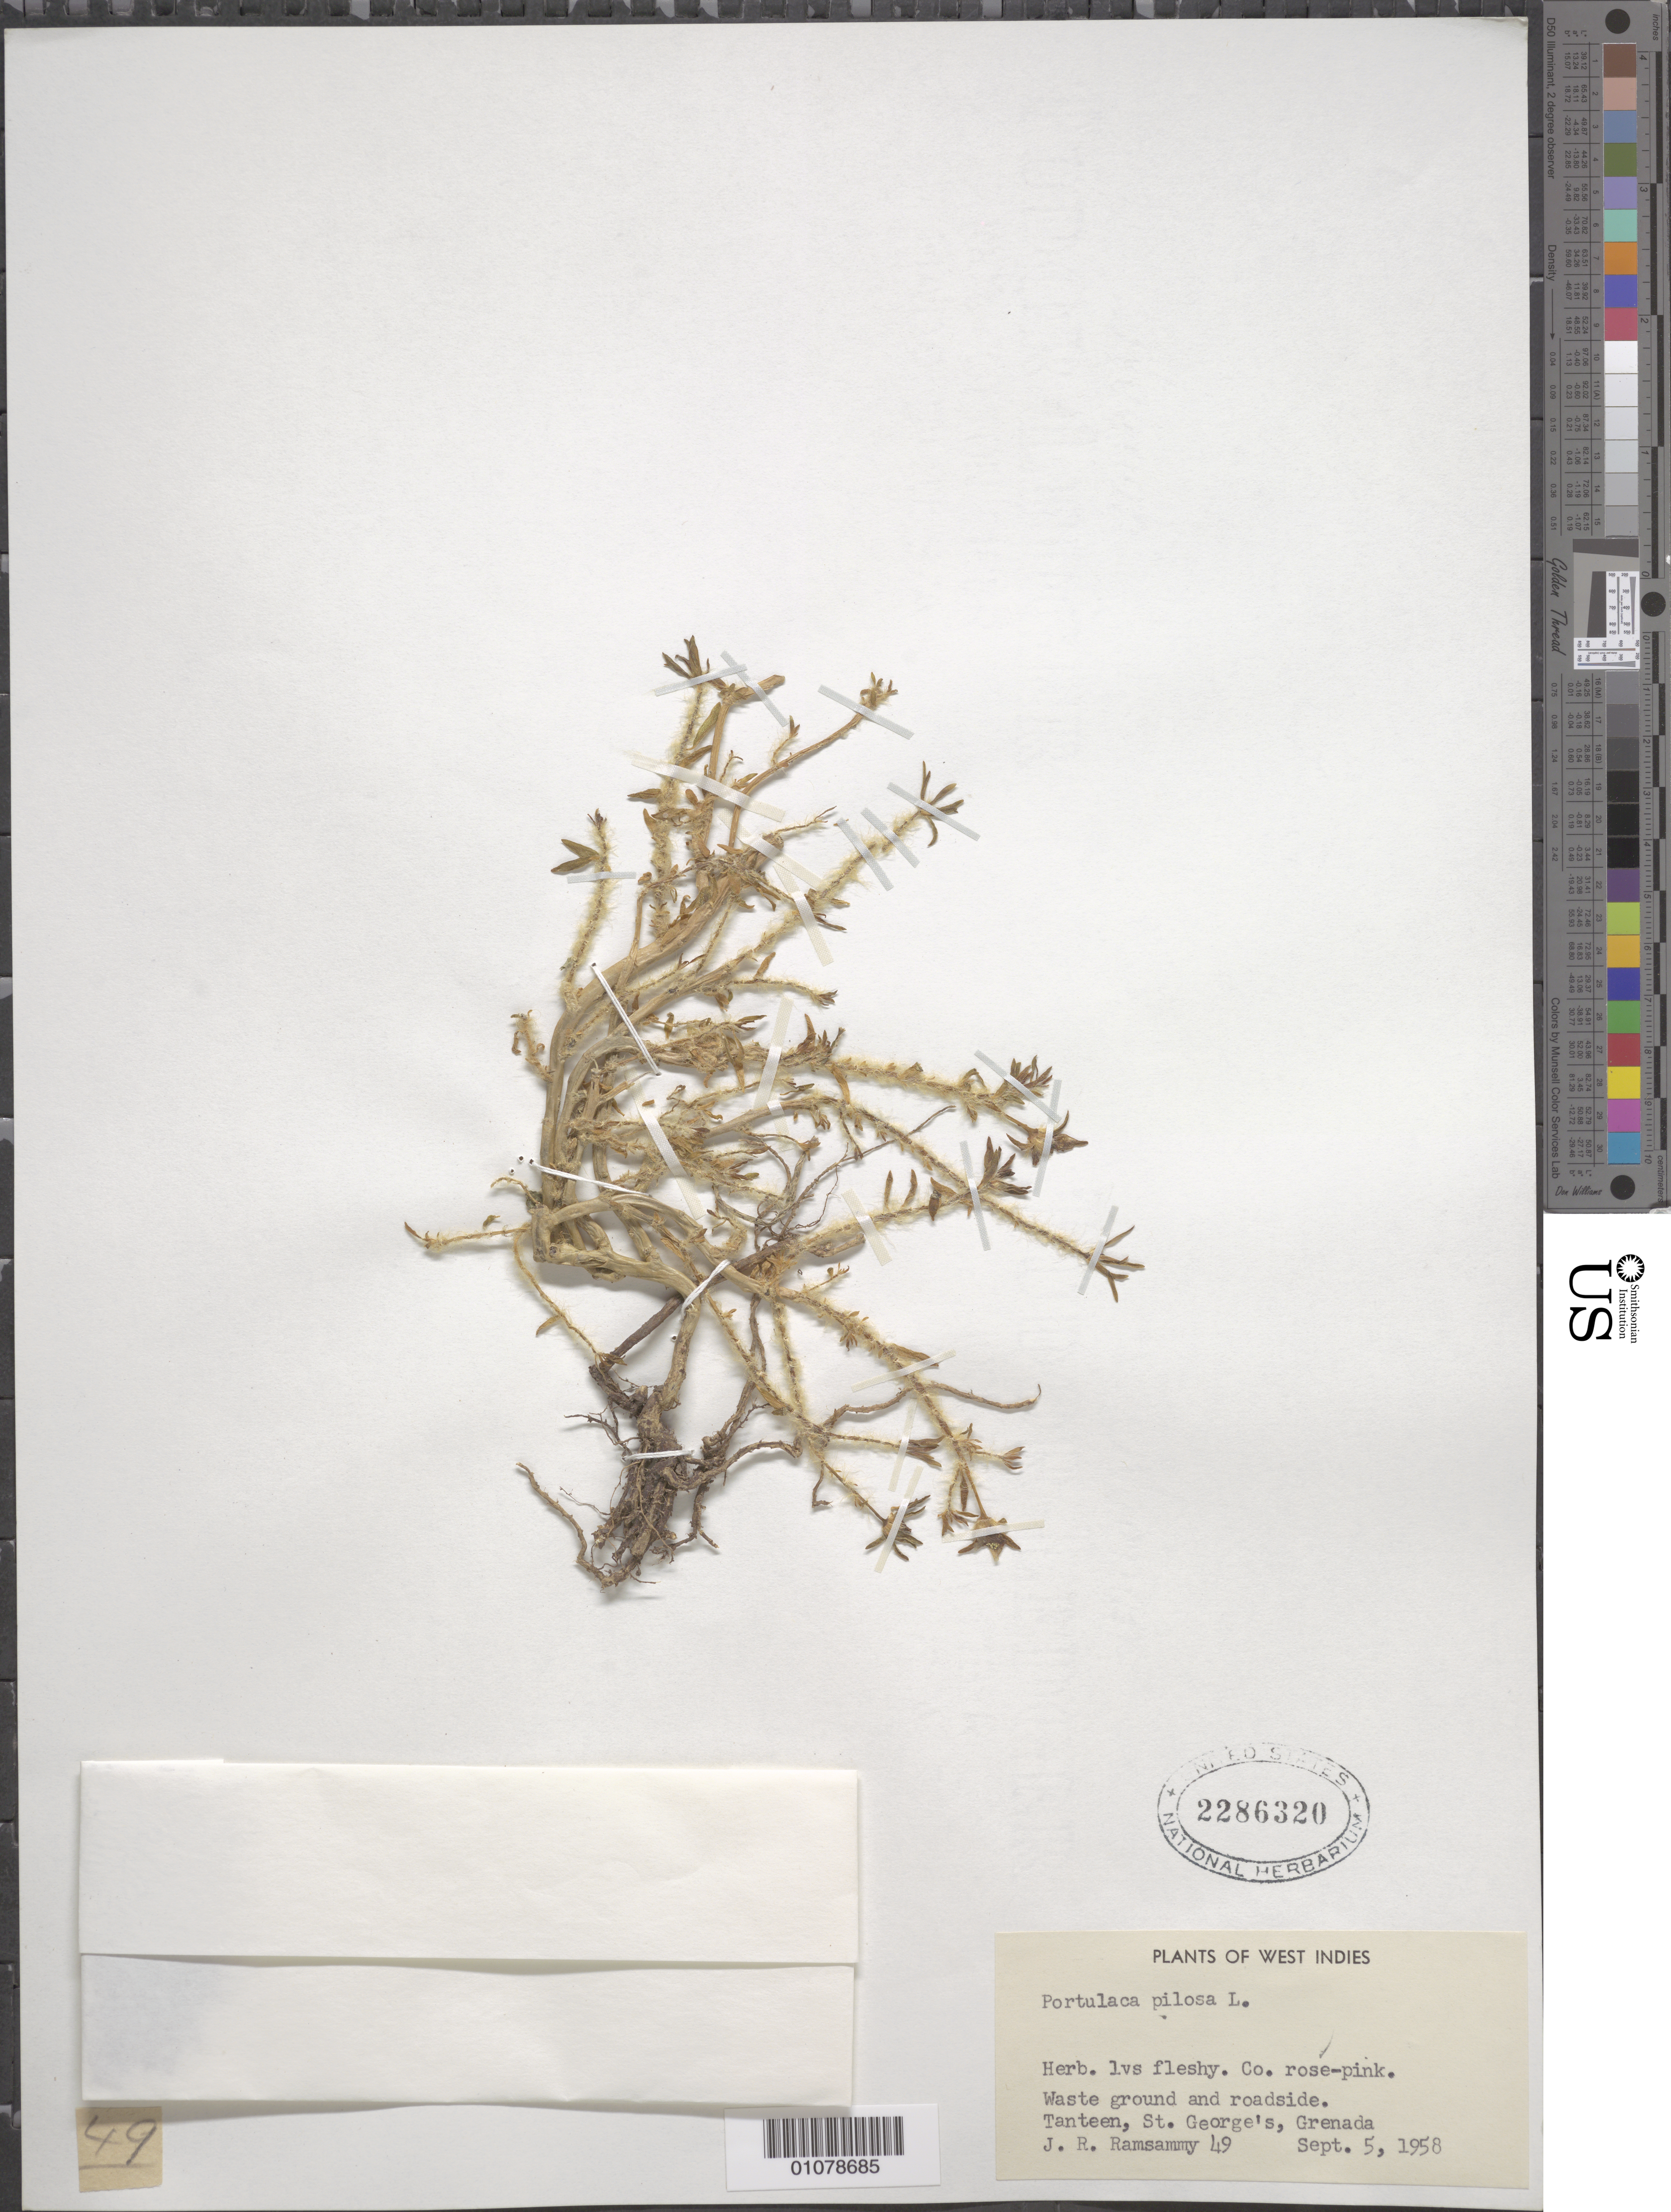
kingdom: Plantae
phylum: Tracheophyta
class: Magnoliopsida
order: Caryophyllales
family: Portulacaceae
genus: Portulaca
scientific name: Portulaca pilosa f. pilosa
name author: L.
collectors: J. Ramsammy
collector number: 49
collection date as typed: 05 Sep 1958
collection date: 1958-09-05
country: Grenada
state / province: Saint George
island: Grenada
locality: St. George's, Tanteen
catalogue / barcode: US 2286320